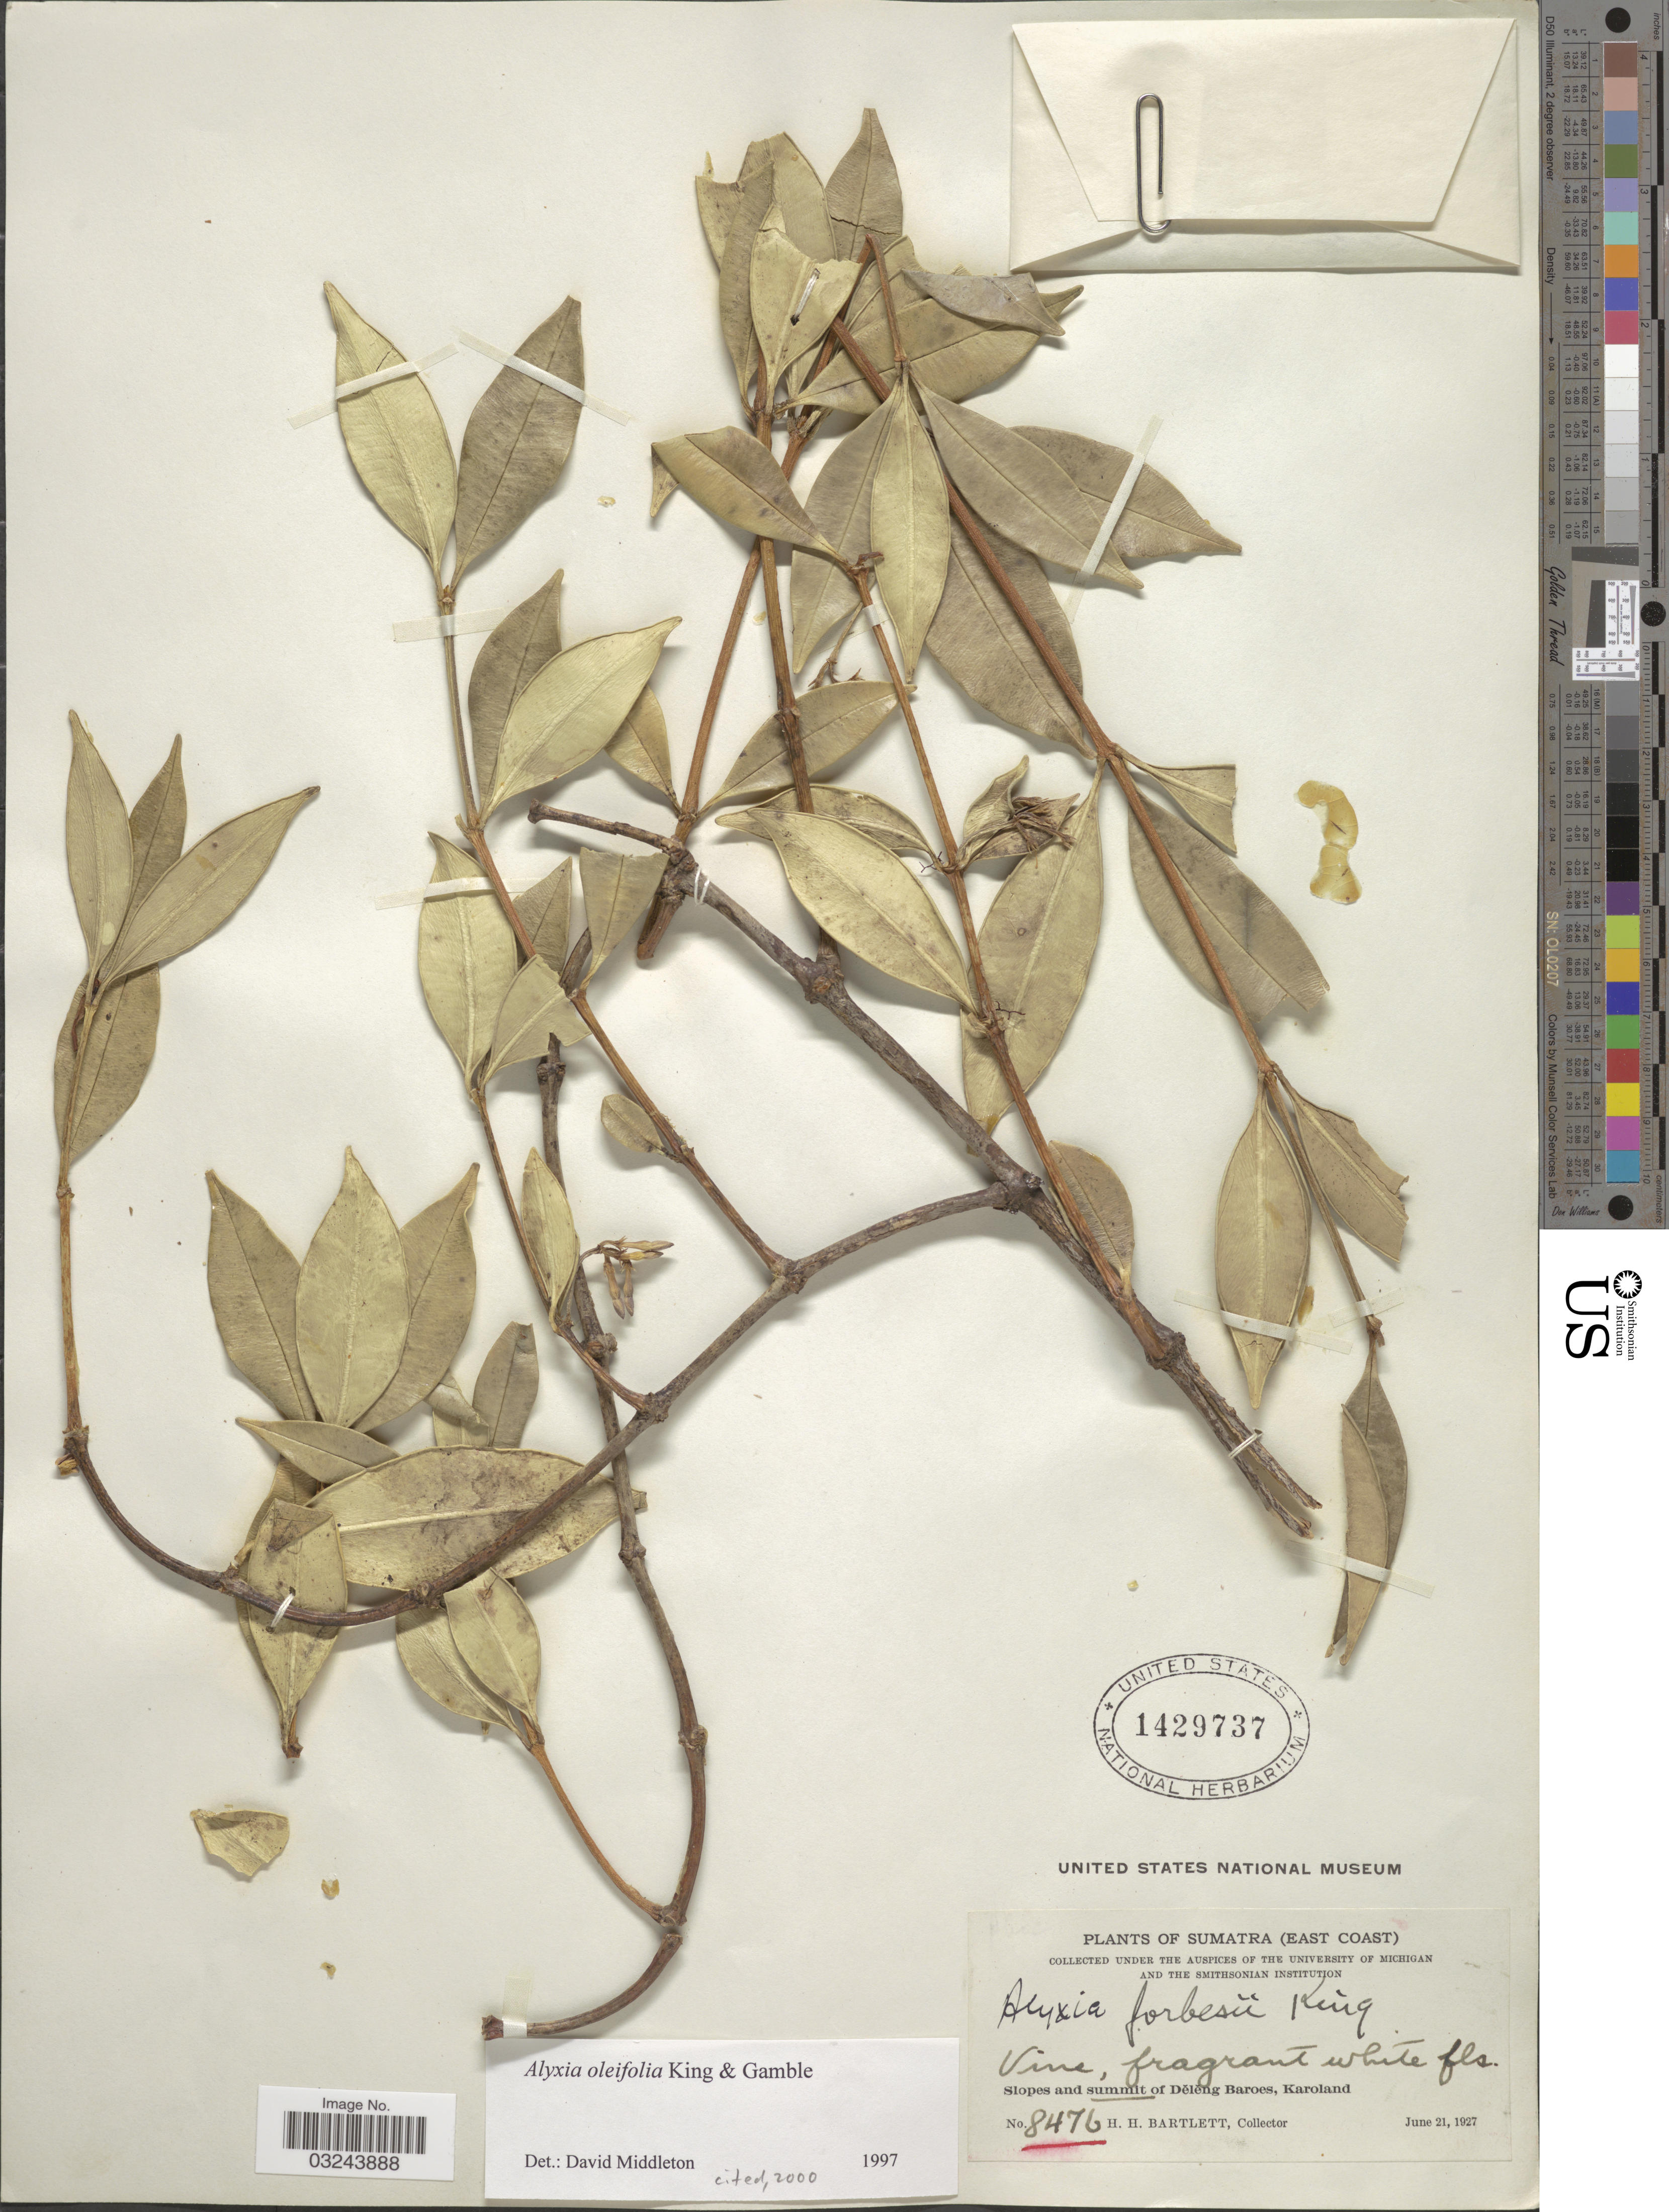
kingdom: Plantae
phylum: Tracheophyta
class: Magnoliopsida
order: Gentianales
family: Apocynaceae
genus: Alyxia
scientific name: Alyxia oleifolia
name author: King & Gamble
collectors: H. H. Bartlett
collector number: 8476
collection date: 1927-06-21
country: Indonesia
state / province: Sumatra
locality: (East Coast). Summit of Dĕlĕng Baroes, Karoland.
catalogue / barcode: US 1429737